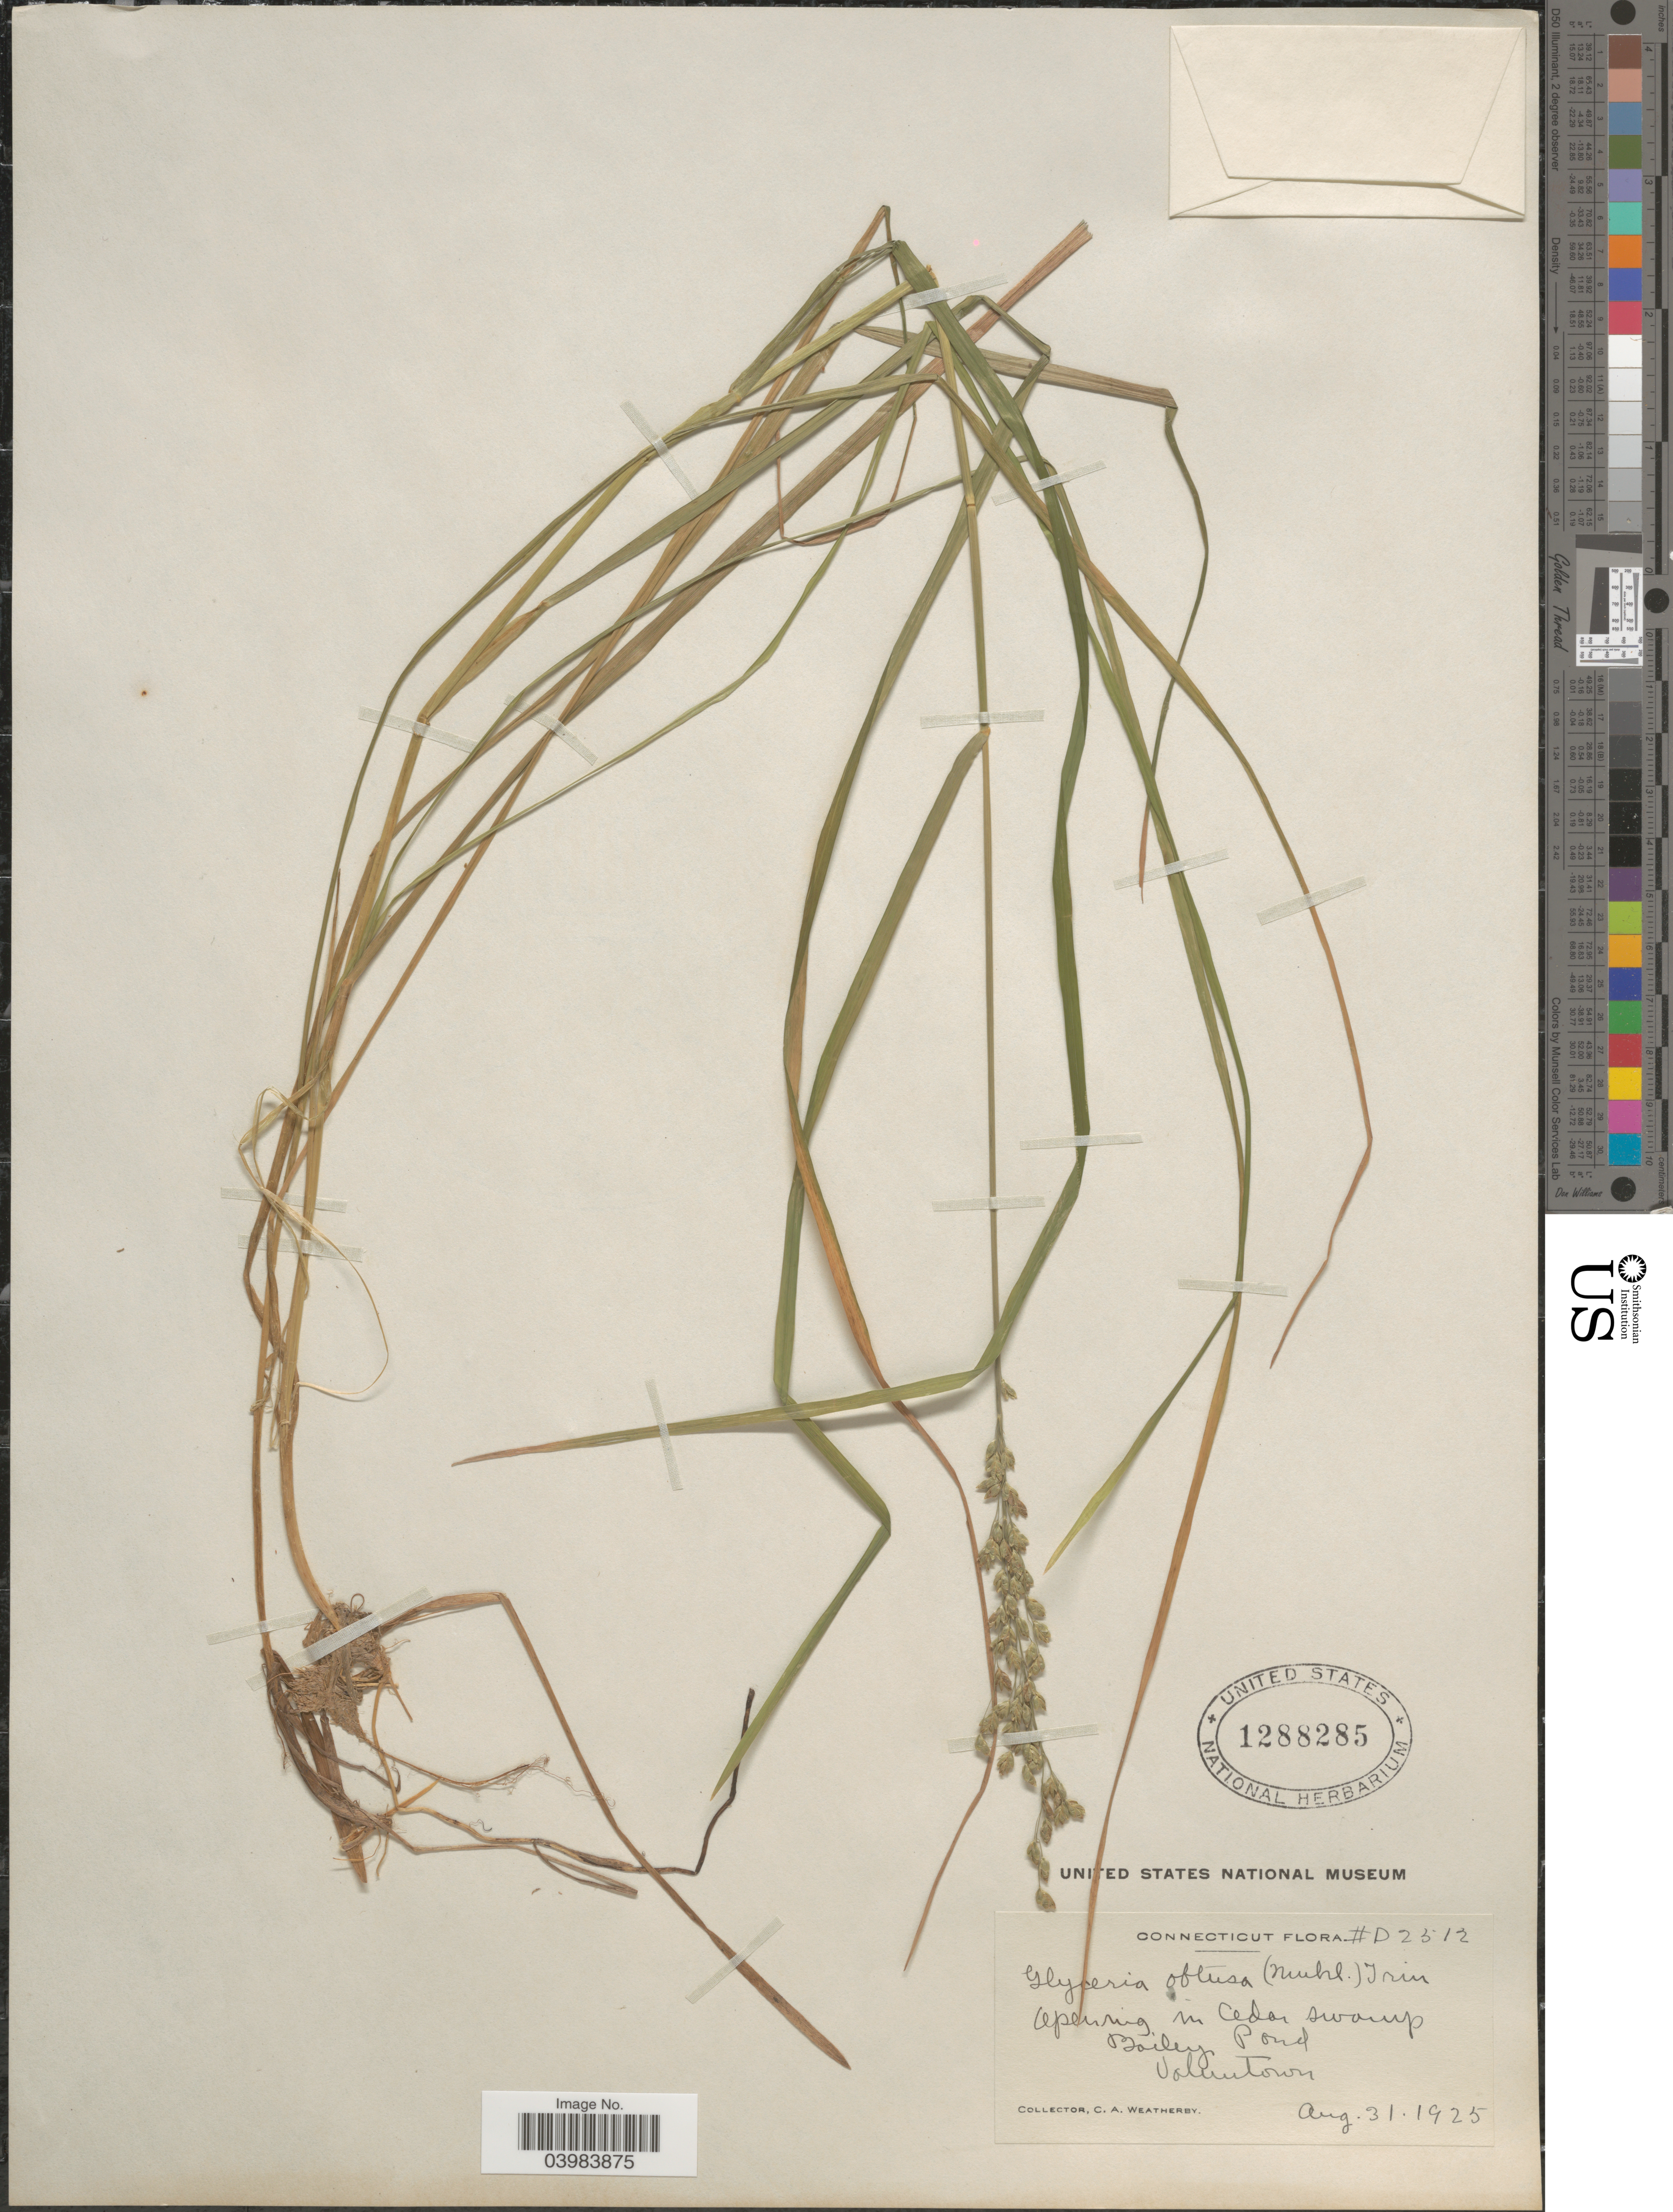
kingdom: Plantae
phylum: Tracheophyta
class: Liliopsida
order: Poales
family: Poaceae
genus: Glyceria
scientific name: Glyceria obtusa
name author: (Muhl.) Trin.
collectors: C. A. Weatherby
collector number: D2512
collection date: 1925-08-31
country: United States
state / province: Connecticut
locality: Opening in Cedar swamp. Bailey Pond. Voluntown.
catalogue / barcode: US 1288285